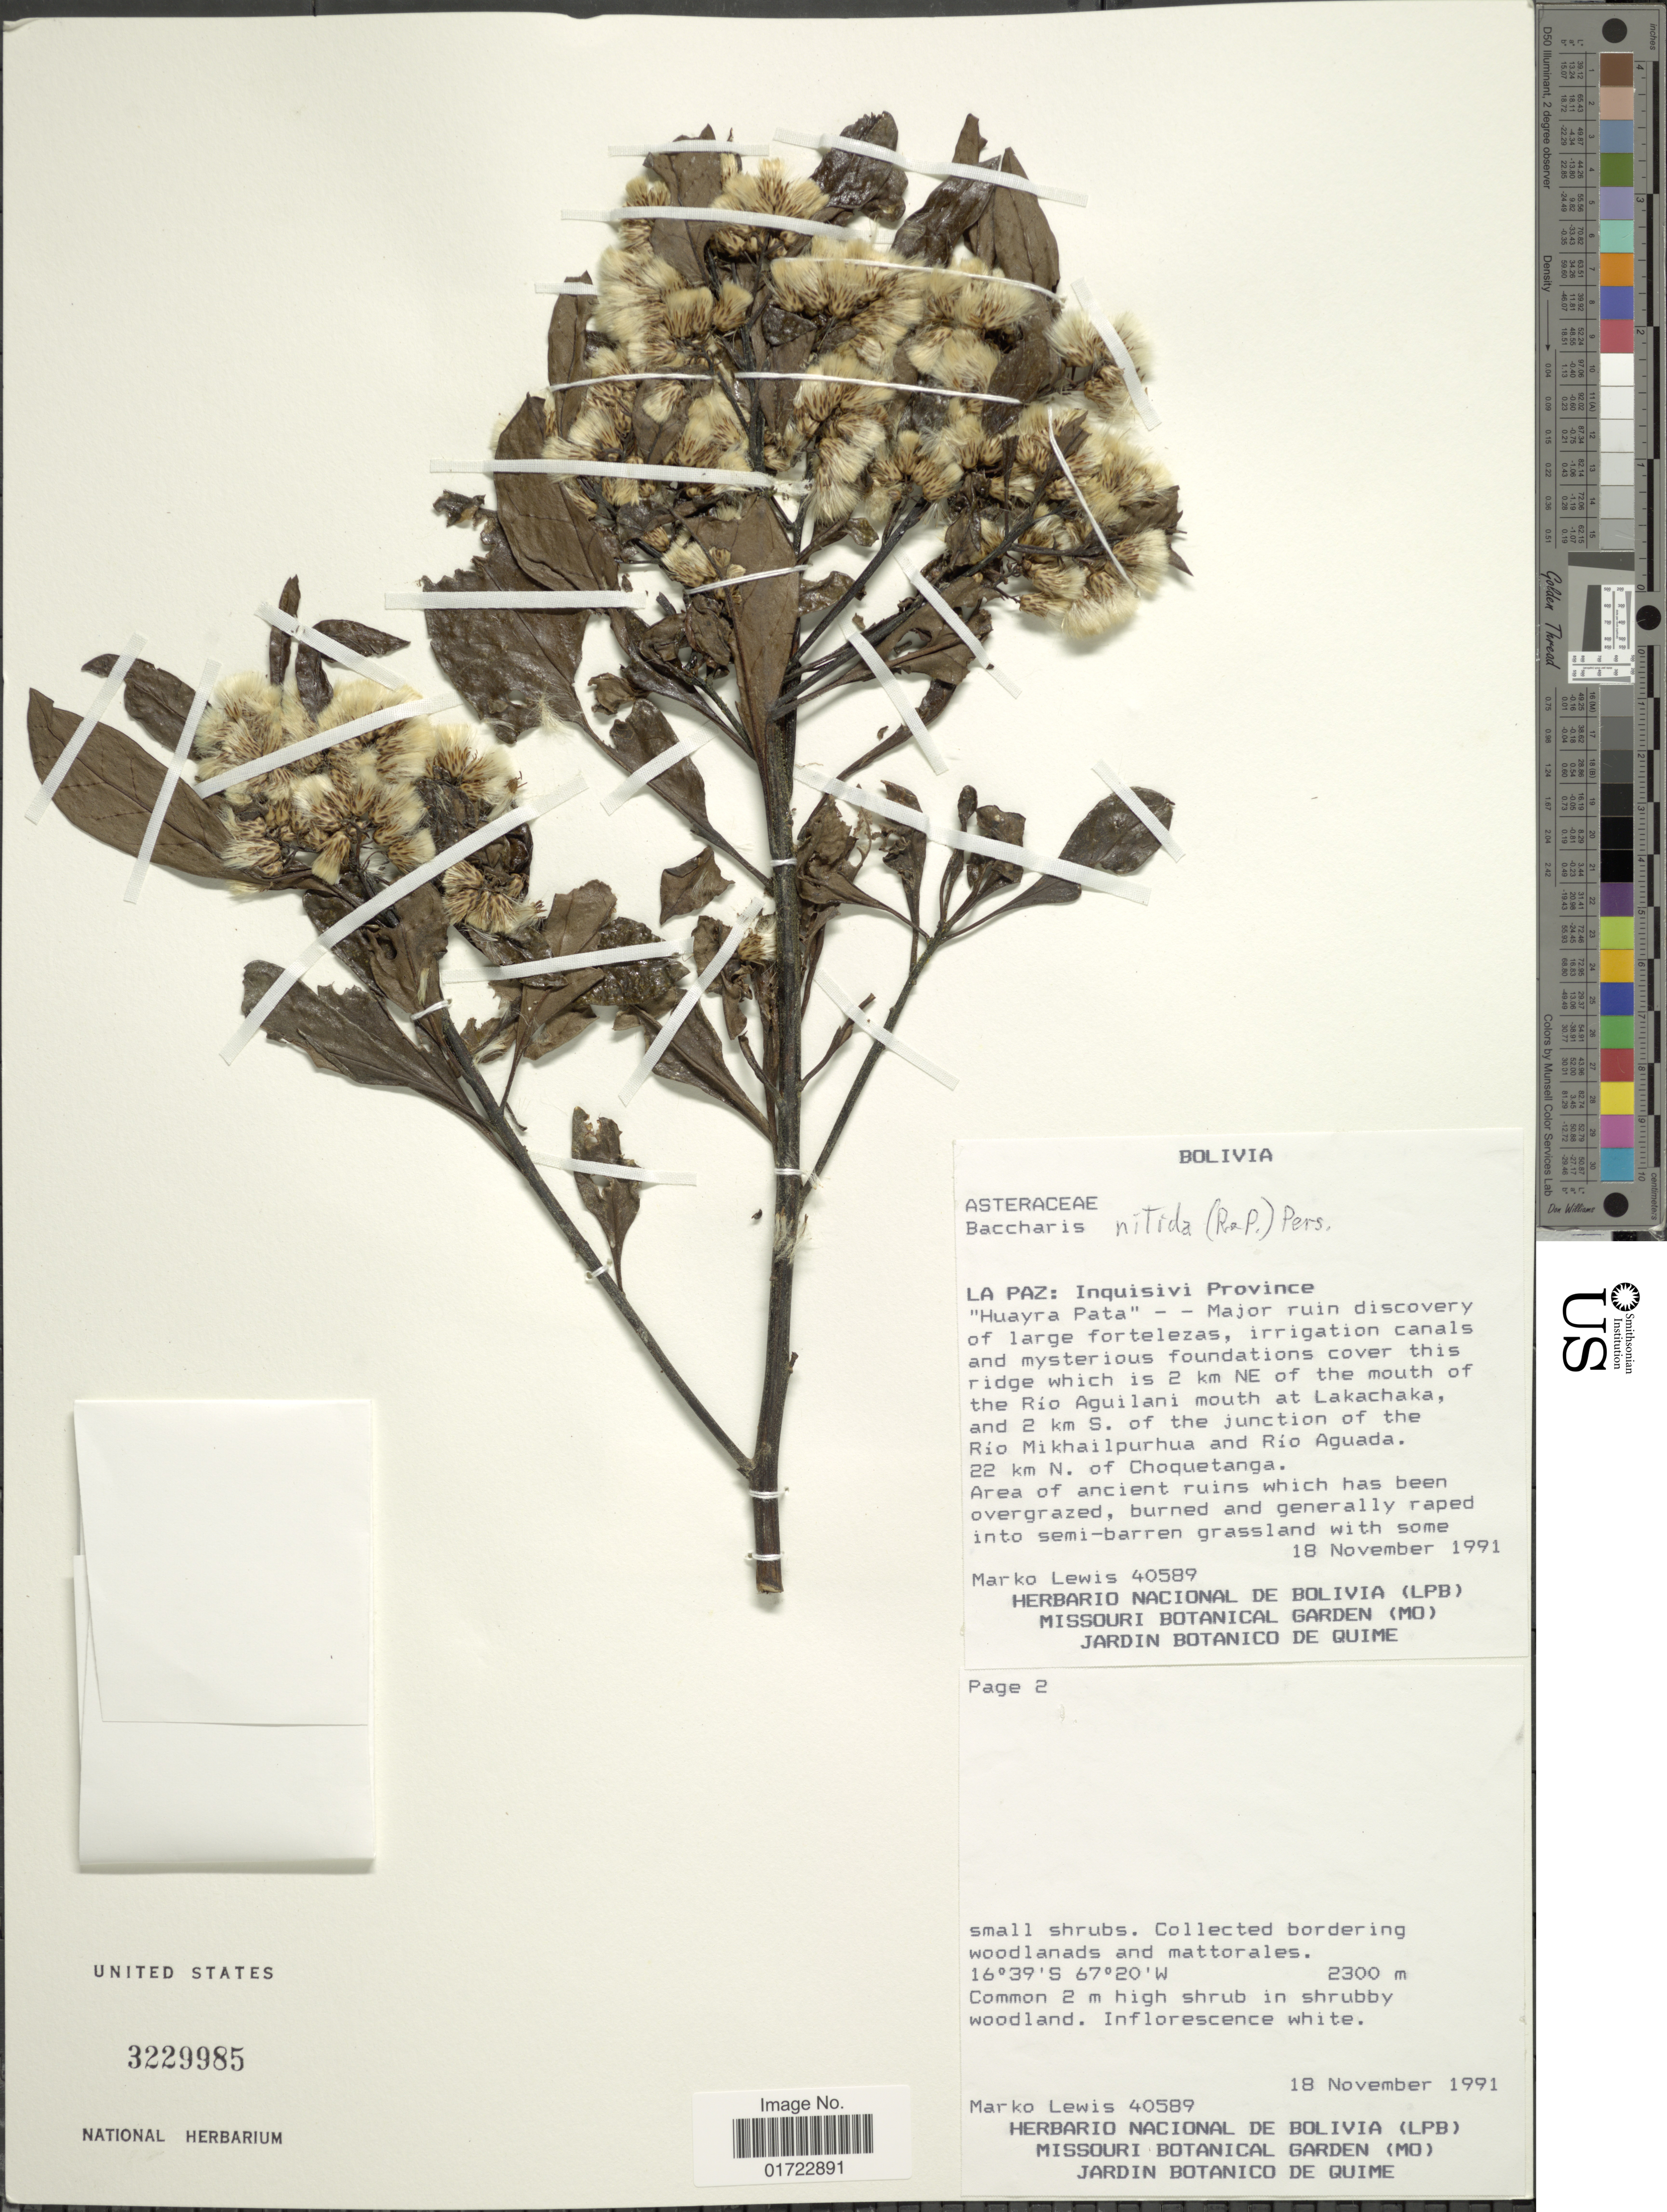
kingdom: Plantae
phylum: Tracheophyta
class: Magnoliopsida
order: Asterales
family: Asteraceae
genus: Baccharis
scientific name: Baccharis nitida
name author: (Ruiz & Pav.) Pers.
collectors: M. A. Lewis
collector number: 40589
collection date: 1991-11-18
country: Bolivia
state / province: La Paz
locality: Inquisivi Province. "Huayra Pata"- - Major ruin discovery of large fortelezas, irrigation canals and mysterious foundations cover this ridge which is 2 km NE of the mouth of the Río Aguilani mouth at Lakachaka, and 2 km S. of the junction of the Río Mikhailpurhua and Río Aguada. 22 km N. of Choquetanga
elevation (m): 2300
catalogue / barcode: US 3229985